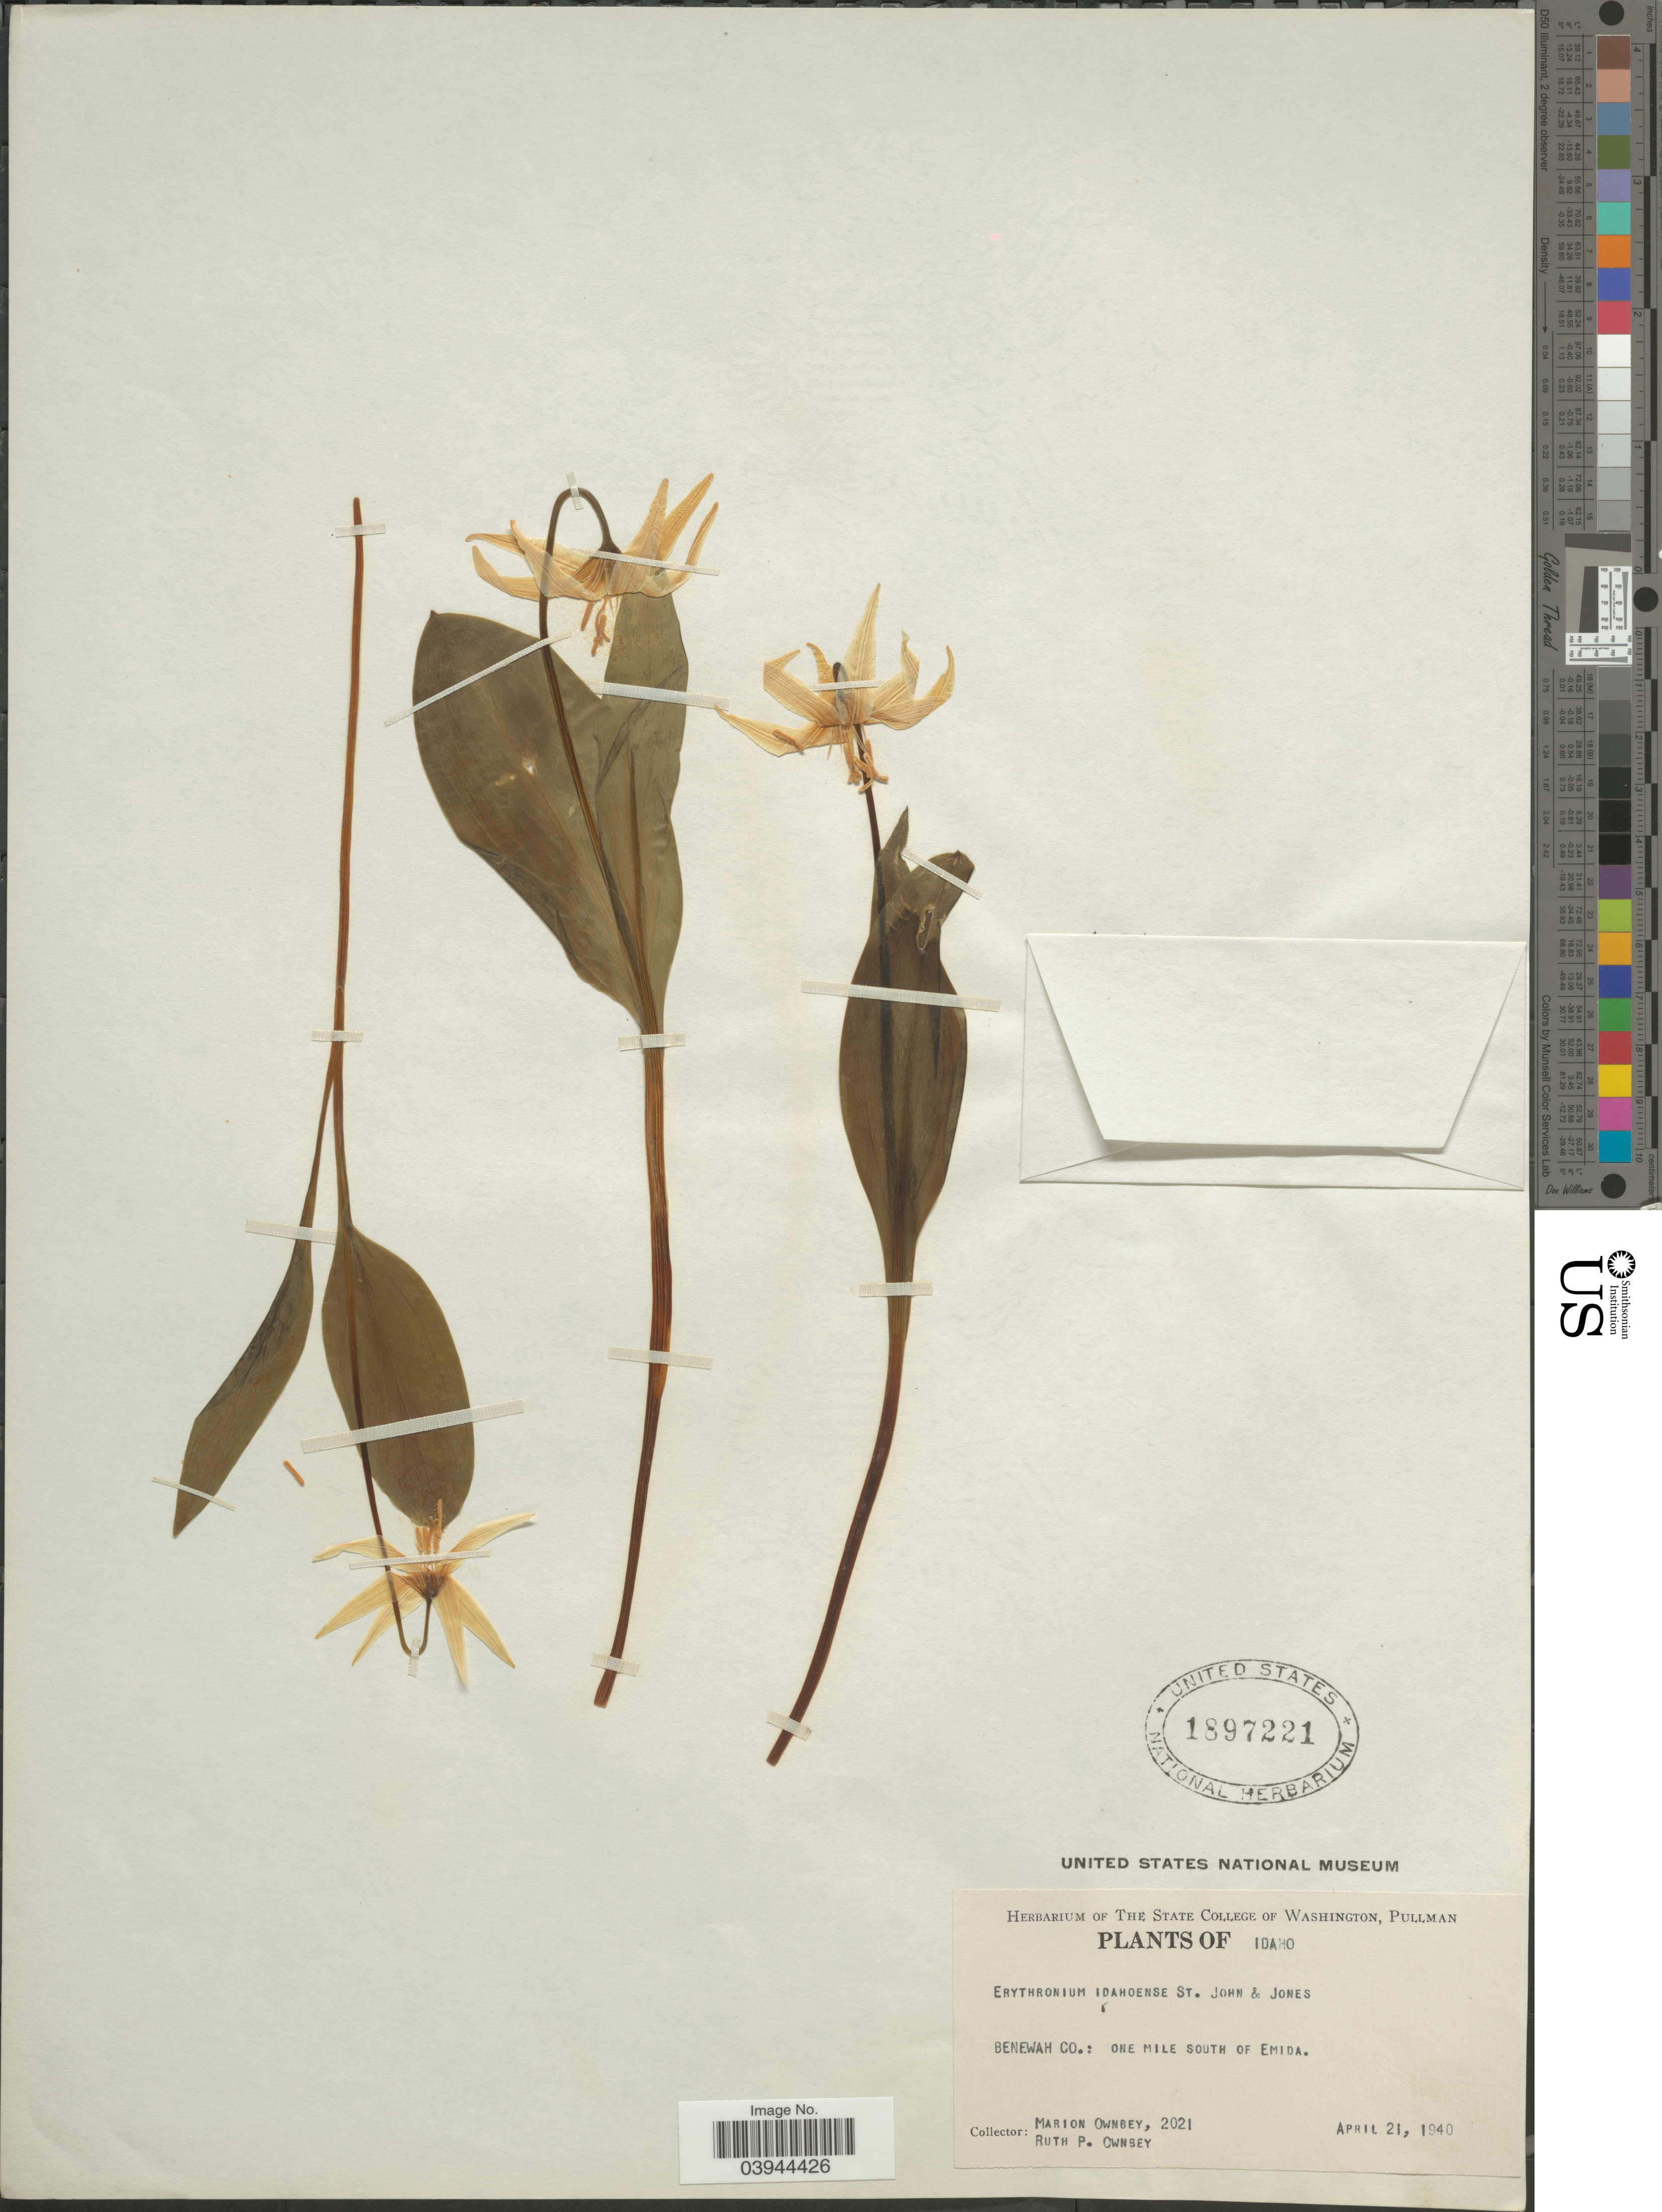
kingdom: Plantae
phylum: Tracheophyta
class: Liliopsida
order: Liliales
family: Liliaceae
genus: Erythronium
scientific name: Erythronium idahoense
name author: H. St. John & G.N. Jones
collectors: M. Ownbey & R. Ownbey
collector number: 2021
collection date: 1940-04-21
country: United States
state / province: Idaho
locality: Benewah Co.: One mile south of Emida.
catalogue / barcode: US 1897221